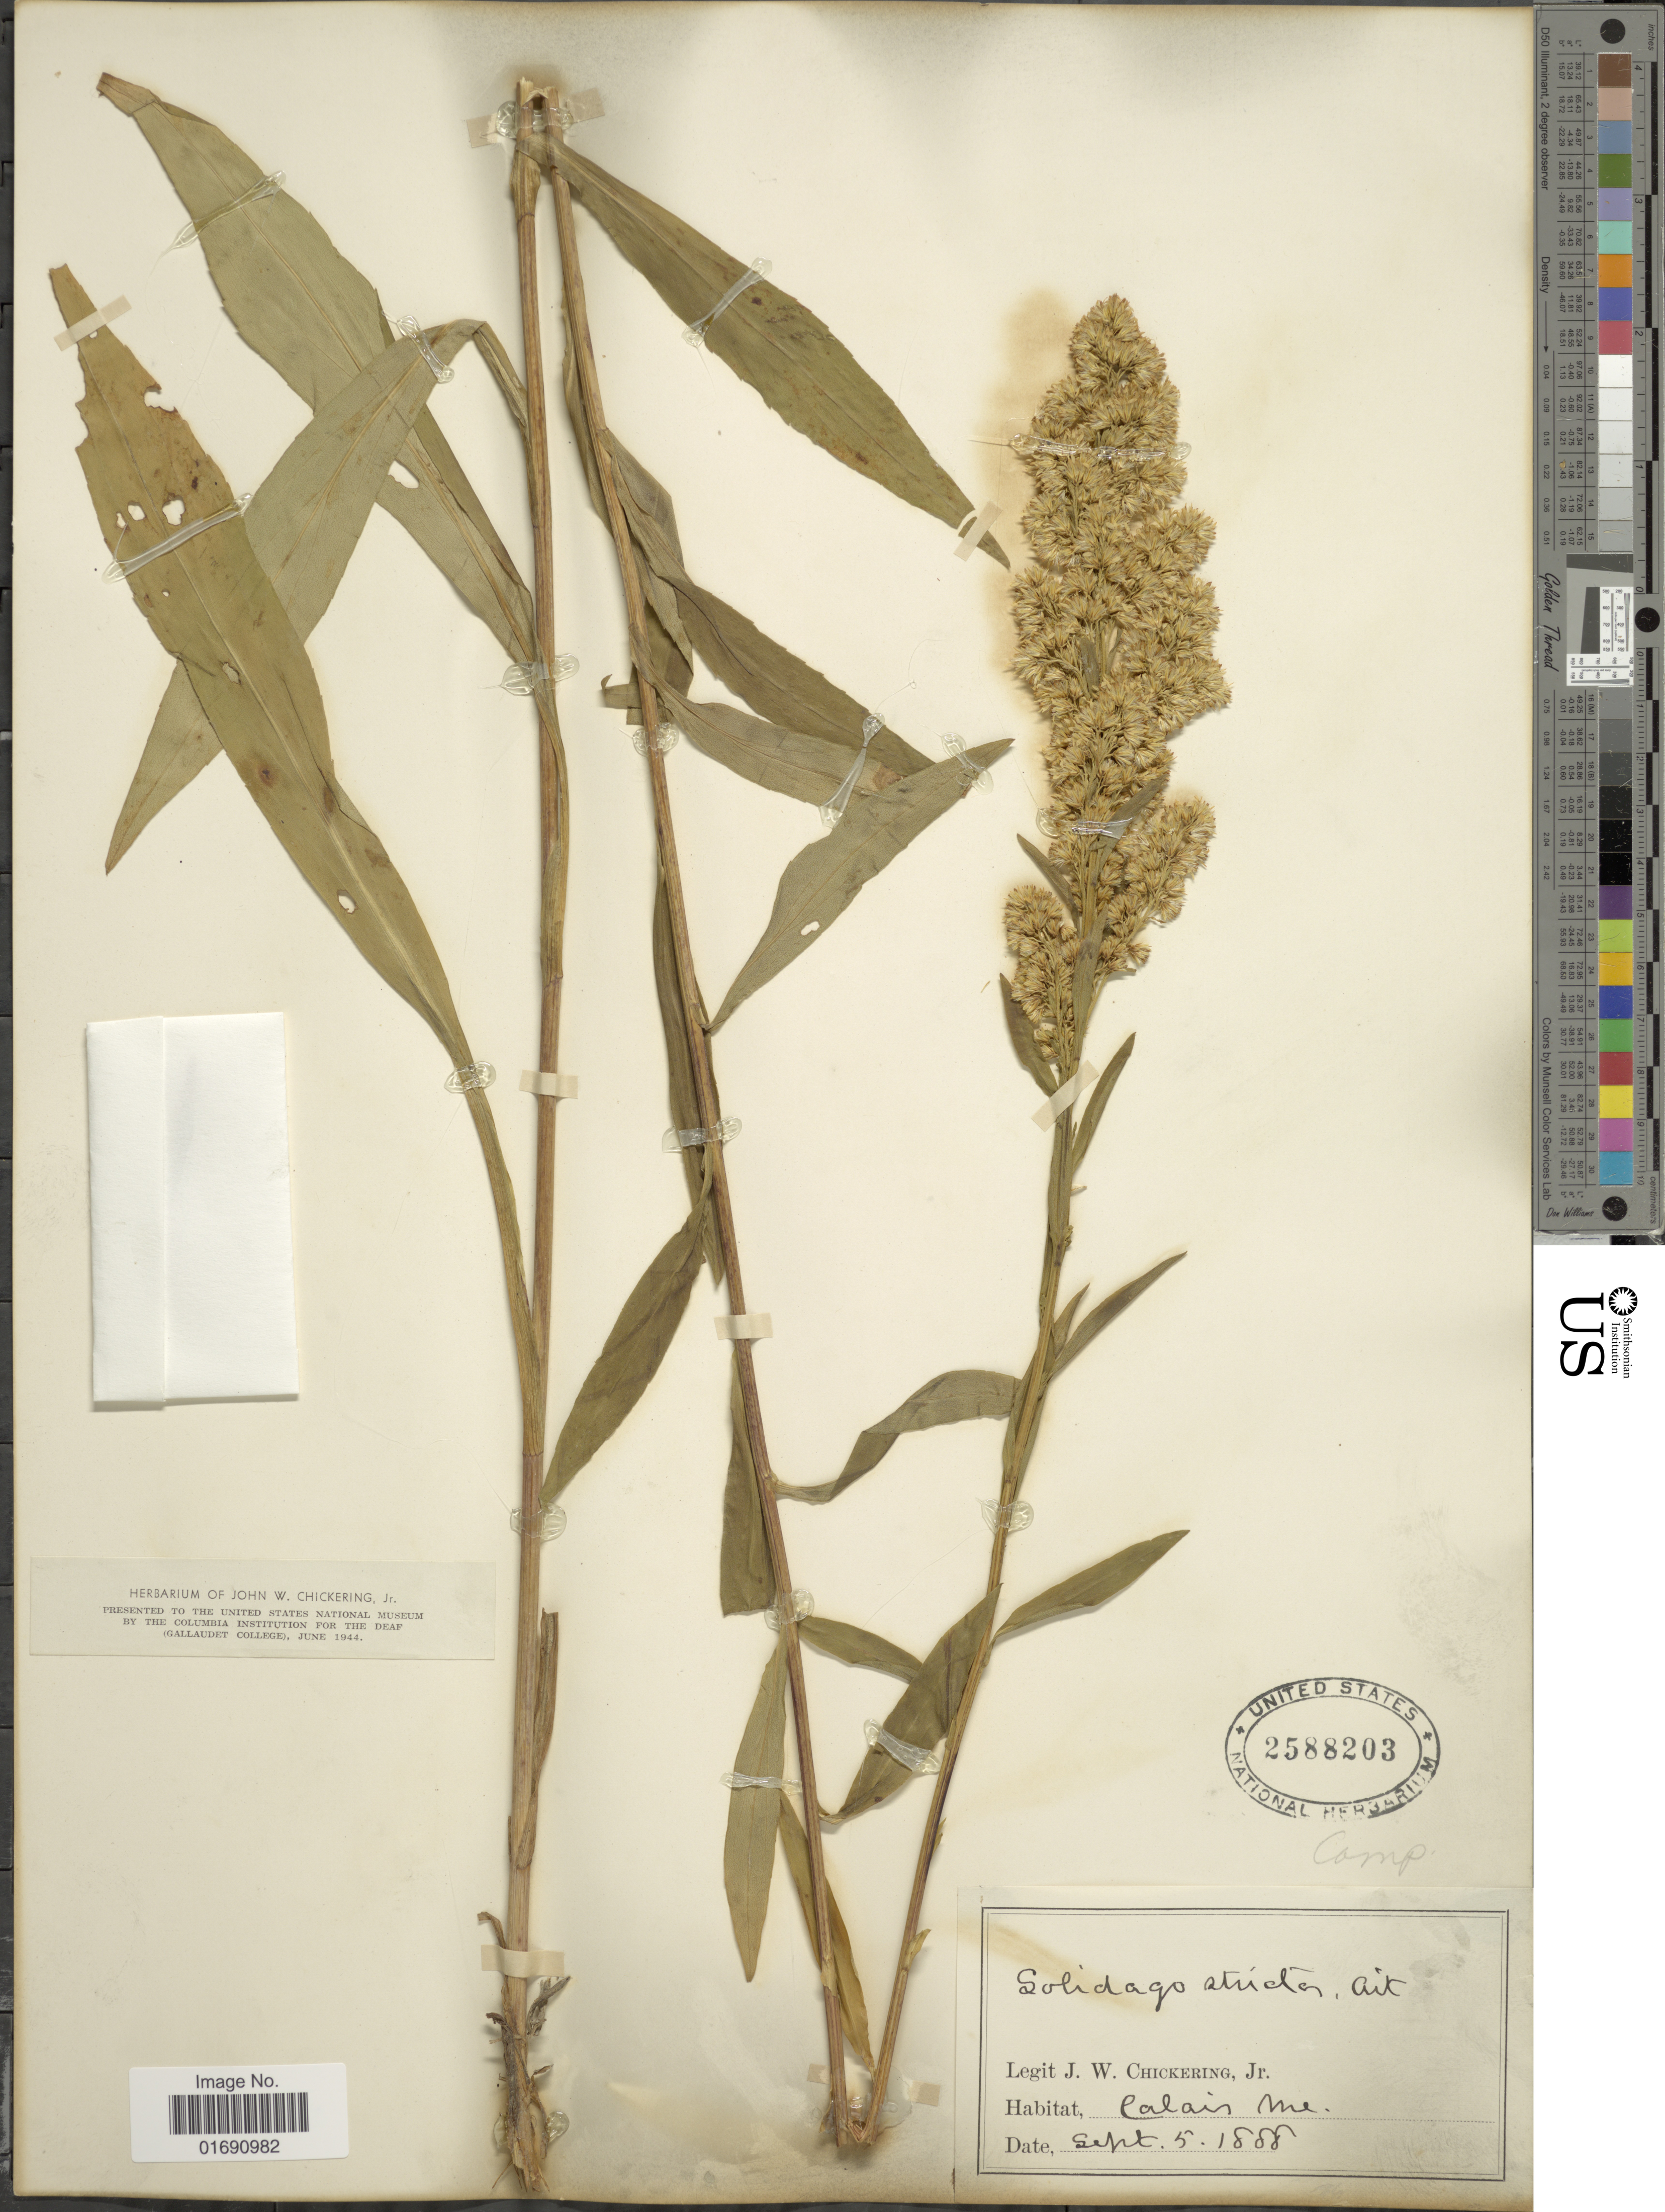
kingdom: Plantae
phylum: Tracheophyta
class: Magnoliopsida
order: Asterales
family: Asteraceae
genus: Solidago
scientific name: Solidago stricta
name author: Aiton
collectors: J. W. Chickering Jr.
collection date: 1888-09-05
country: United States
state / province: Maine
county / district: Washington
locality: Calais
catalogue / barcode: US 2588203